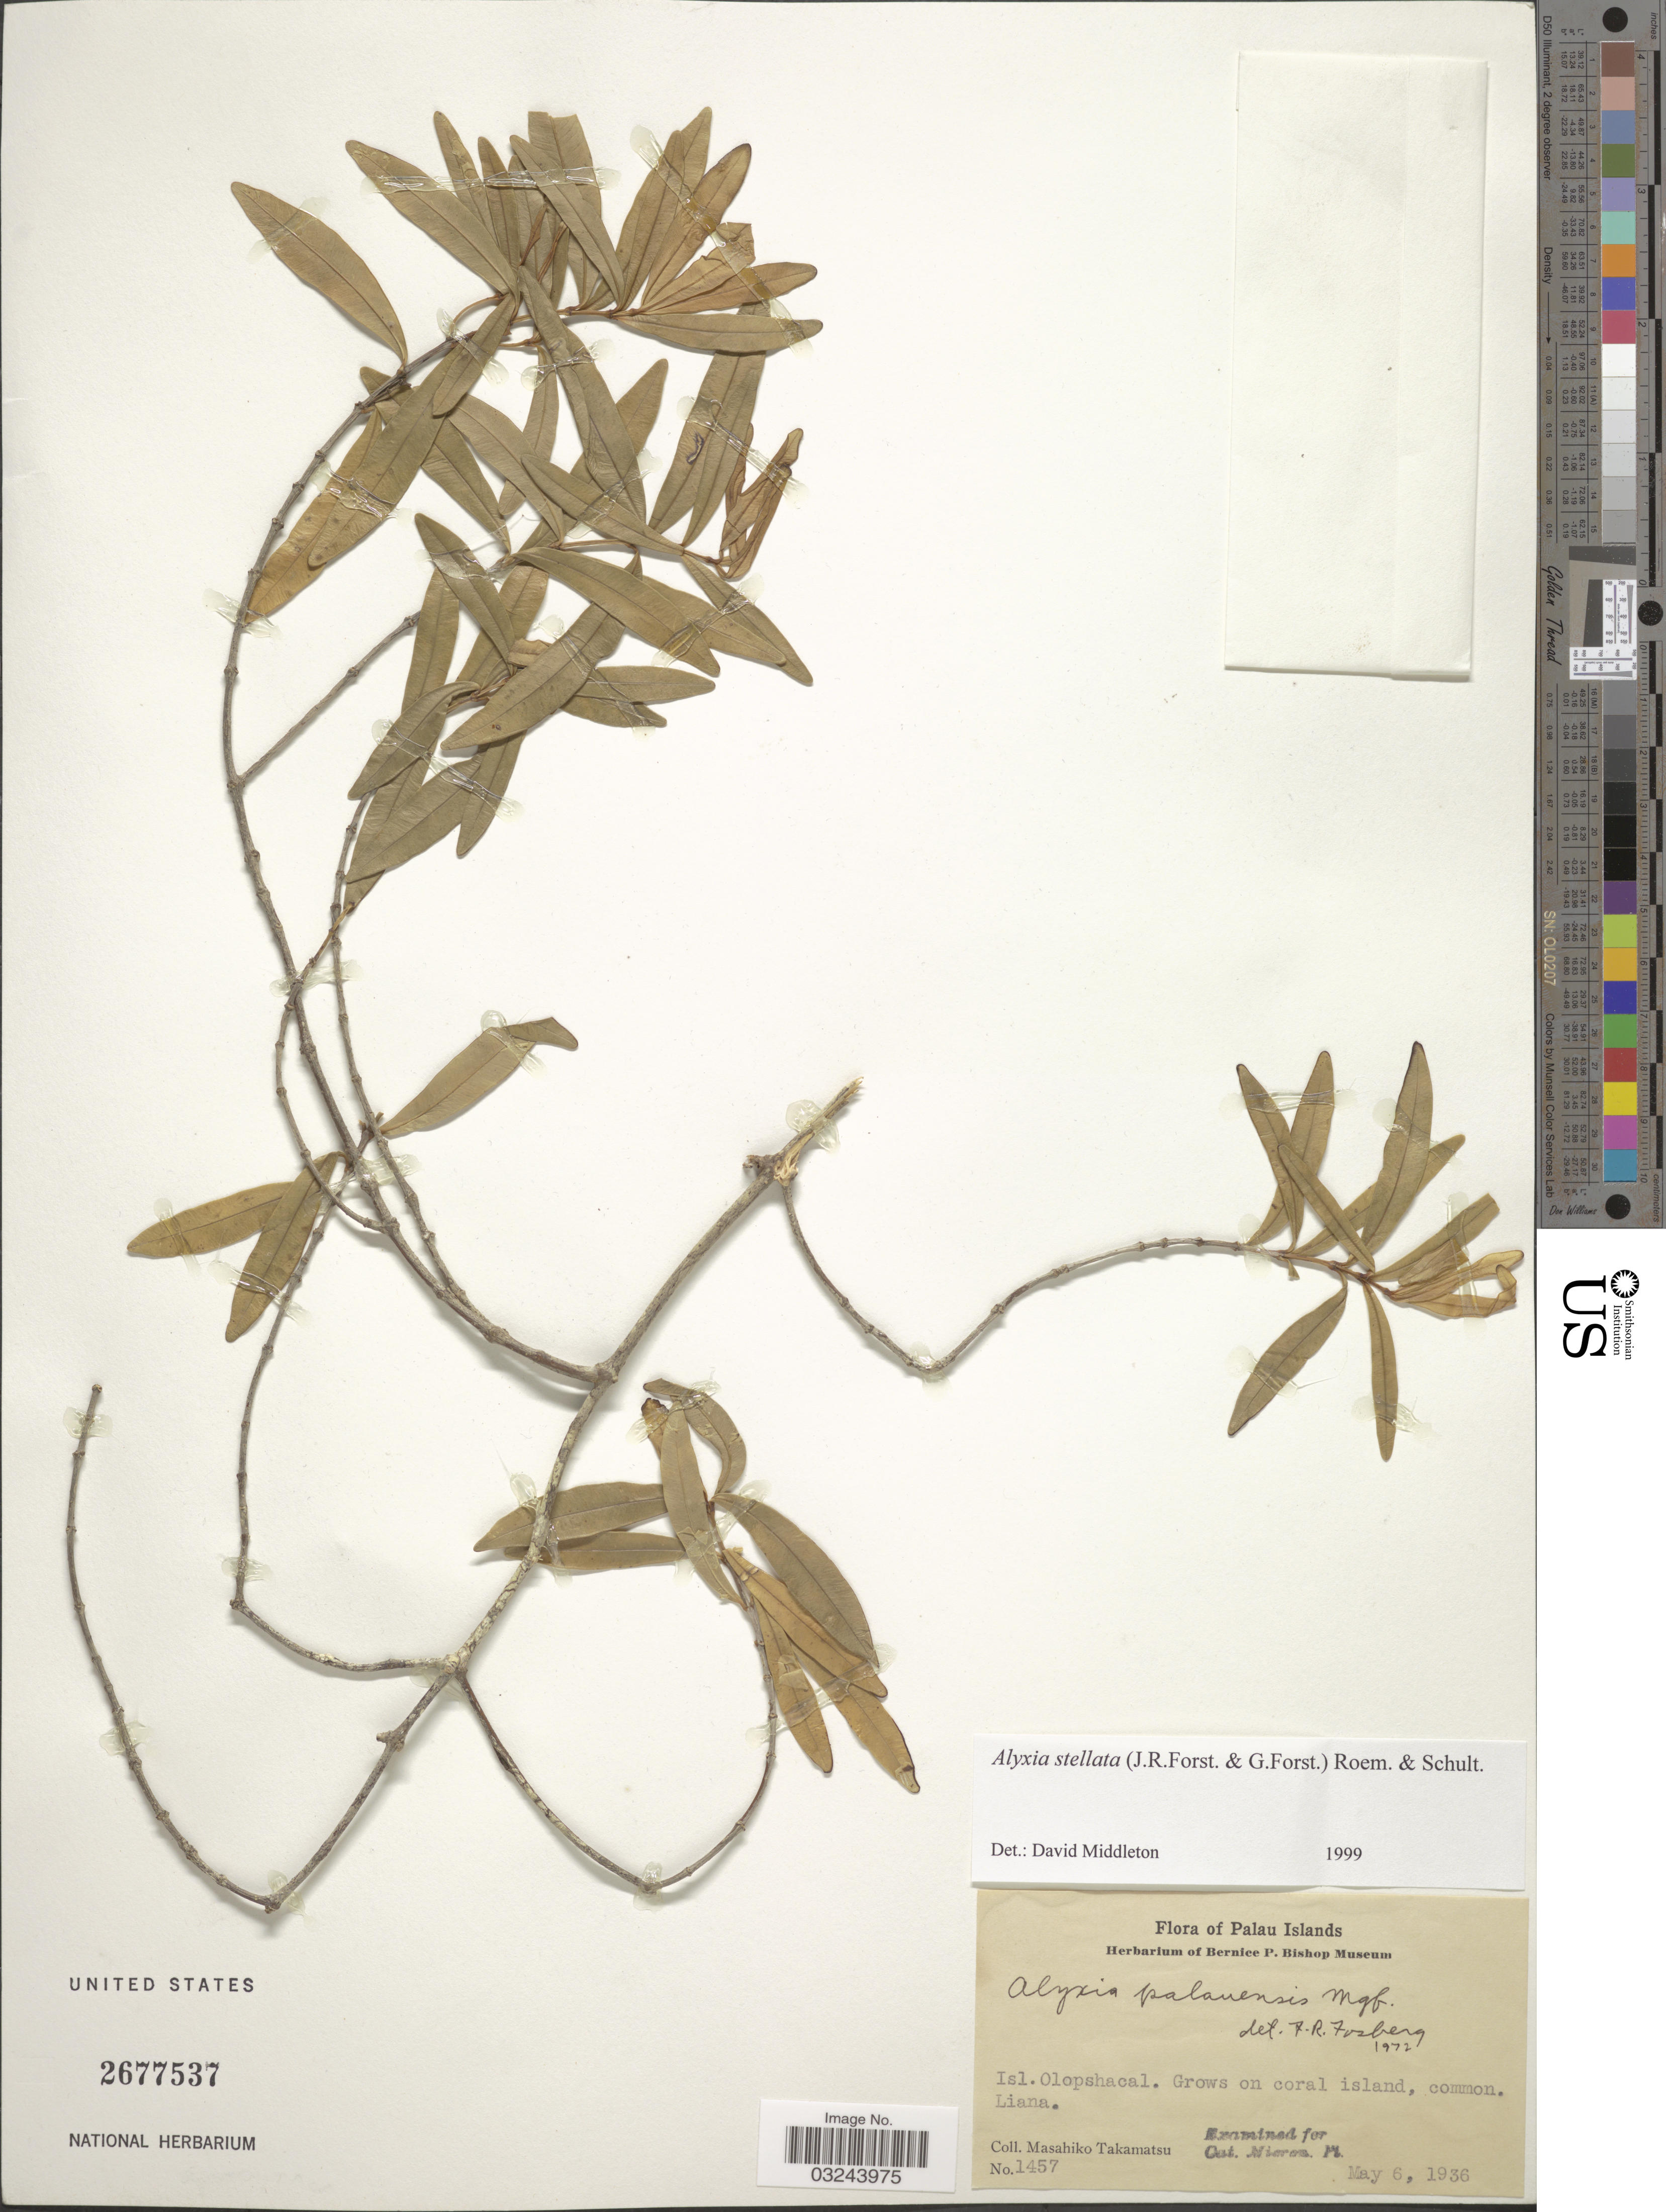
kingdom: Plantae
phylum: Tracheophyta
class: Magnoliopsida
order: Gentianales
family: Apocynaceae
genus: Alyxia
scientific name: Alyxia stellata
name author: (J.R. Forst. & G. Forst.) Roem. & Schult.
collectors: M. Takamatsu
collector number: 1457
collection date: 1936-05-06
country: Palau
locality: Palau Islands. Isl. Olopshacal.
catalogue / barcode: US 2677537